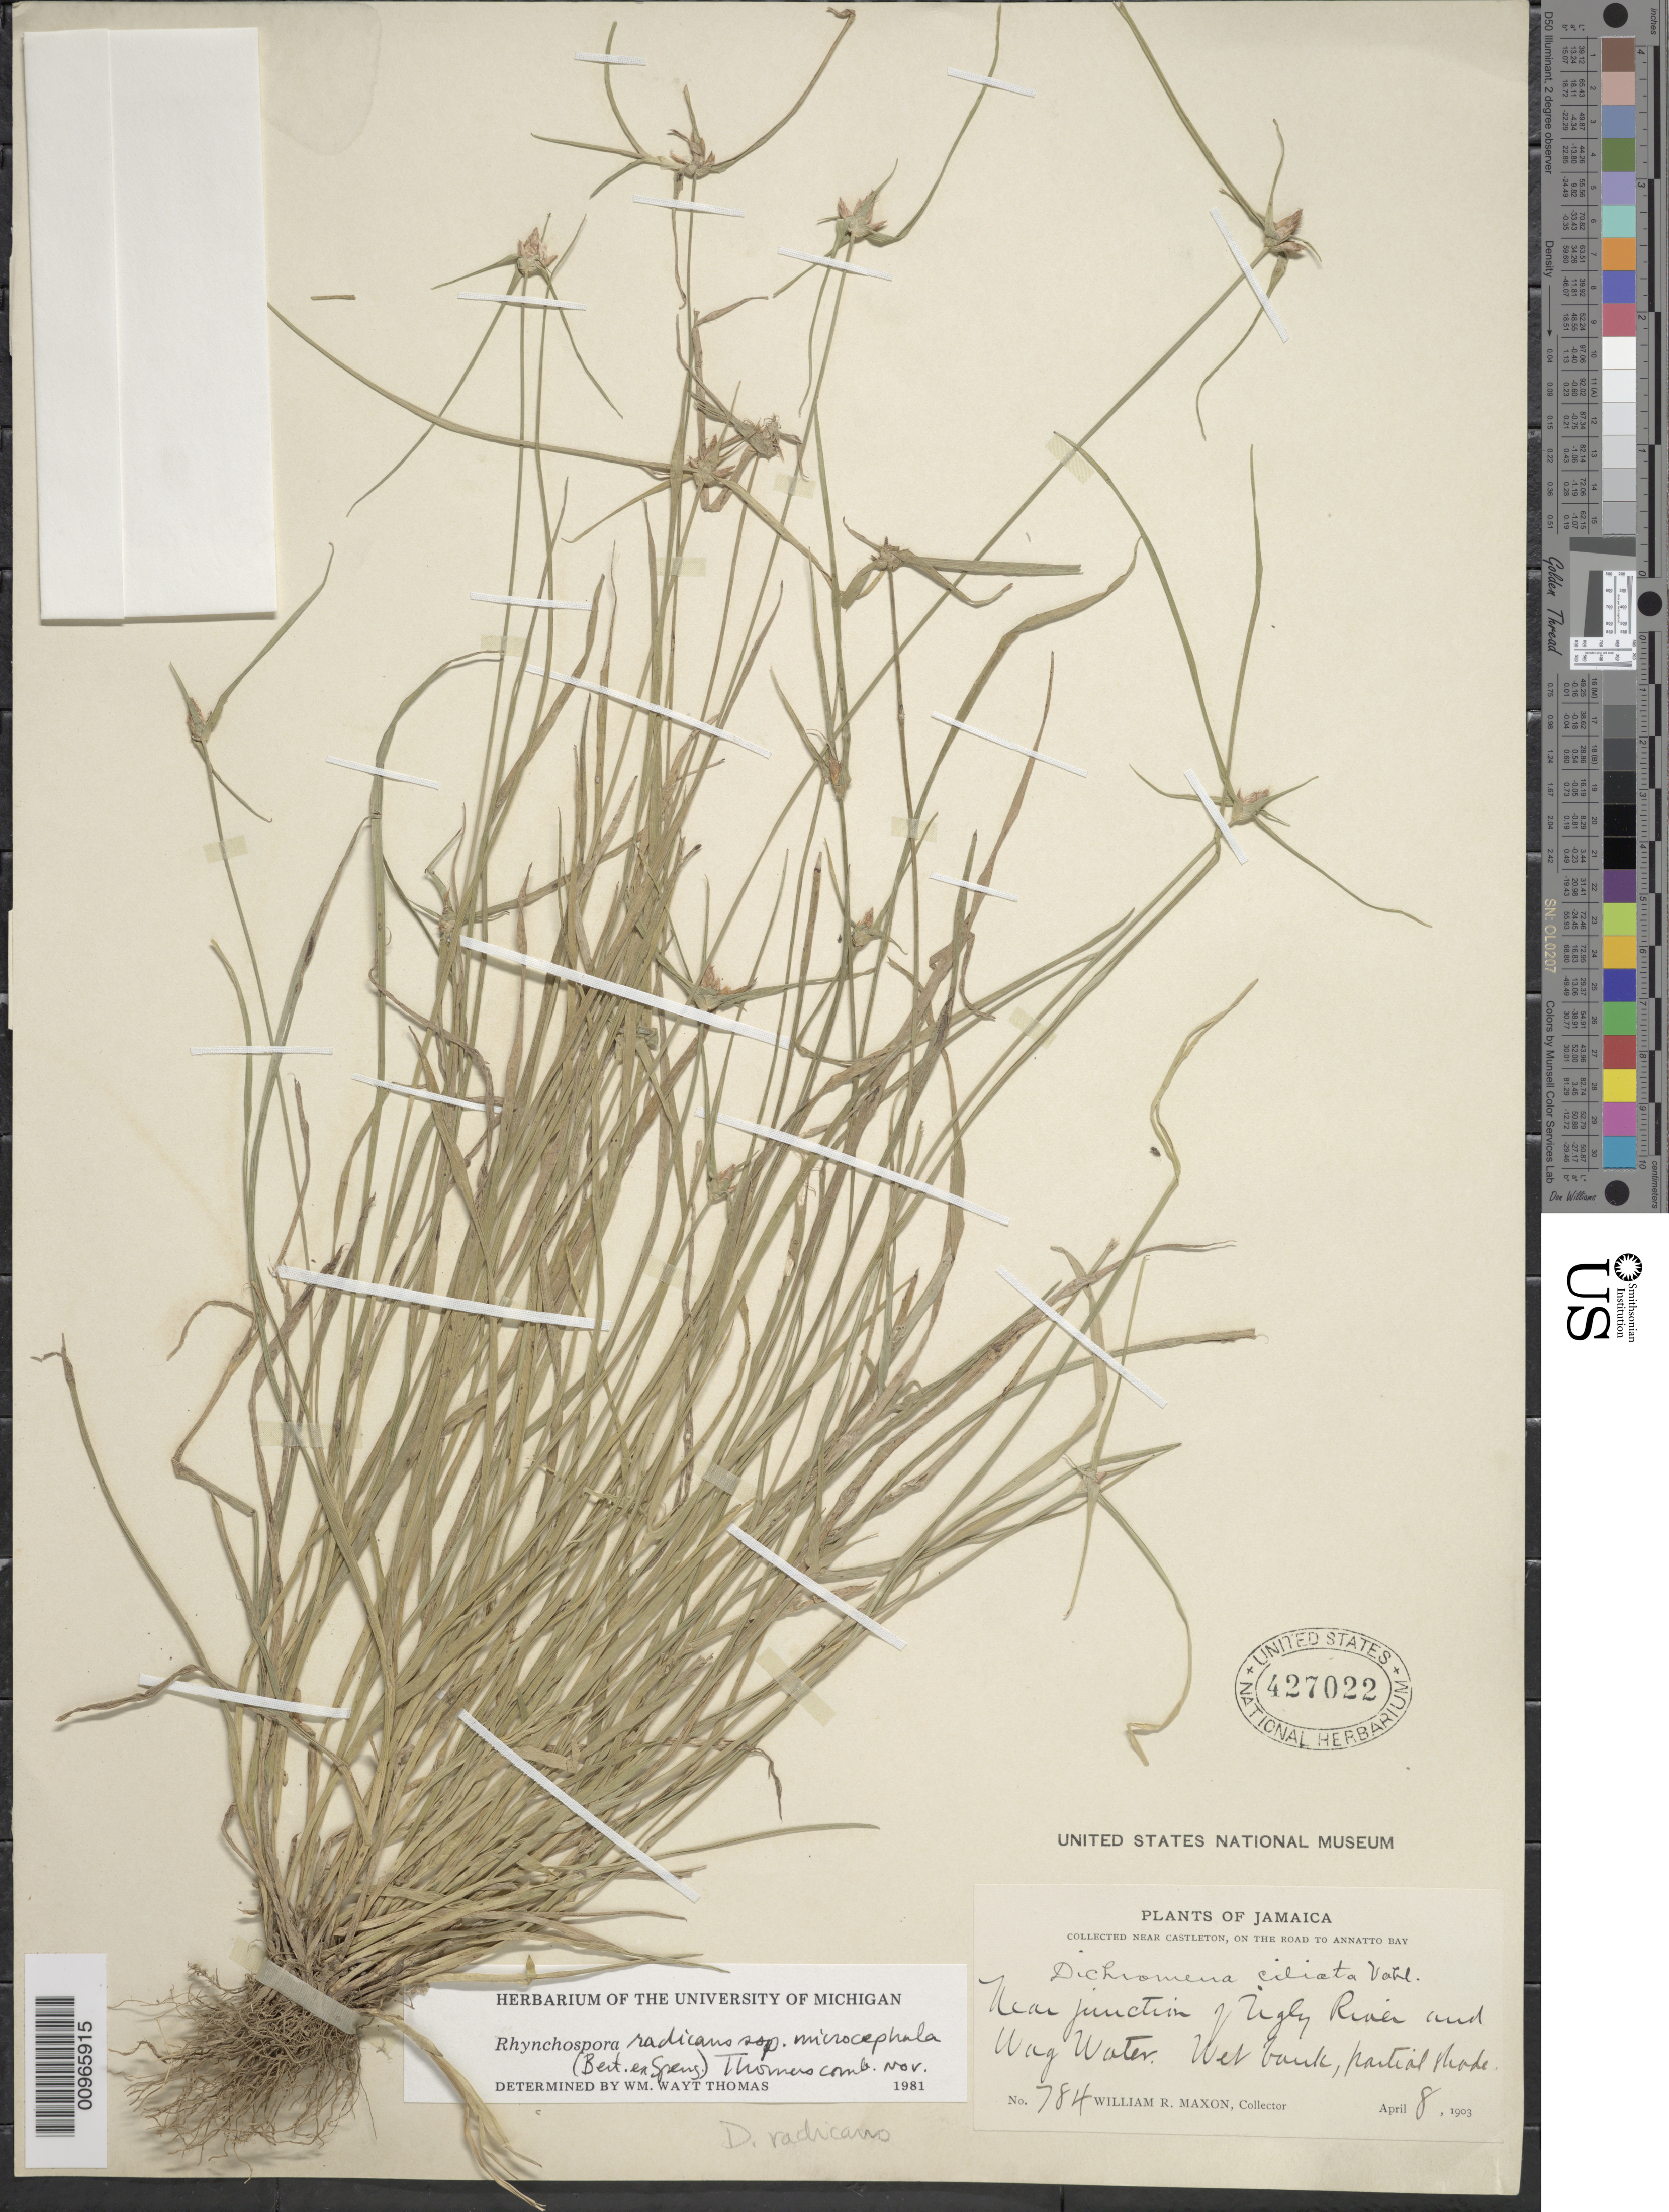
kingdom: Plantae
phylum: Tracheophyta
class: Liliopsida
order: Poales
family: Cyperaceae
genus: Rhynchospora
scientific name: Rhynchospora radicans subsp. microcephala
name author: (Bertero ex Spreng.) W.W. Thomas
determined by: Thomas, W. W., (NY), New York Botanical Garden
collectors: W. R. Maxon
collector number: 784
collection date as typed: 08 Apr 1903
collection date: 1903-04-08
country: Jamaica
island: Jamaica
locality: Near junction of Ugly River and Way Water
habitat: Wet bank, partial shade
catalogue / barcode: US 427022